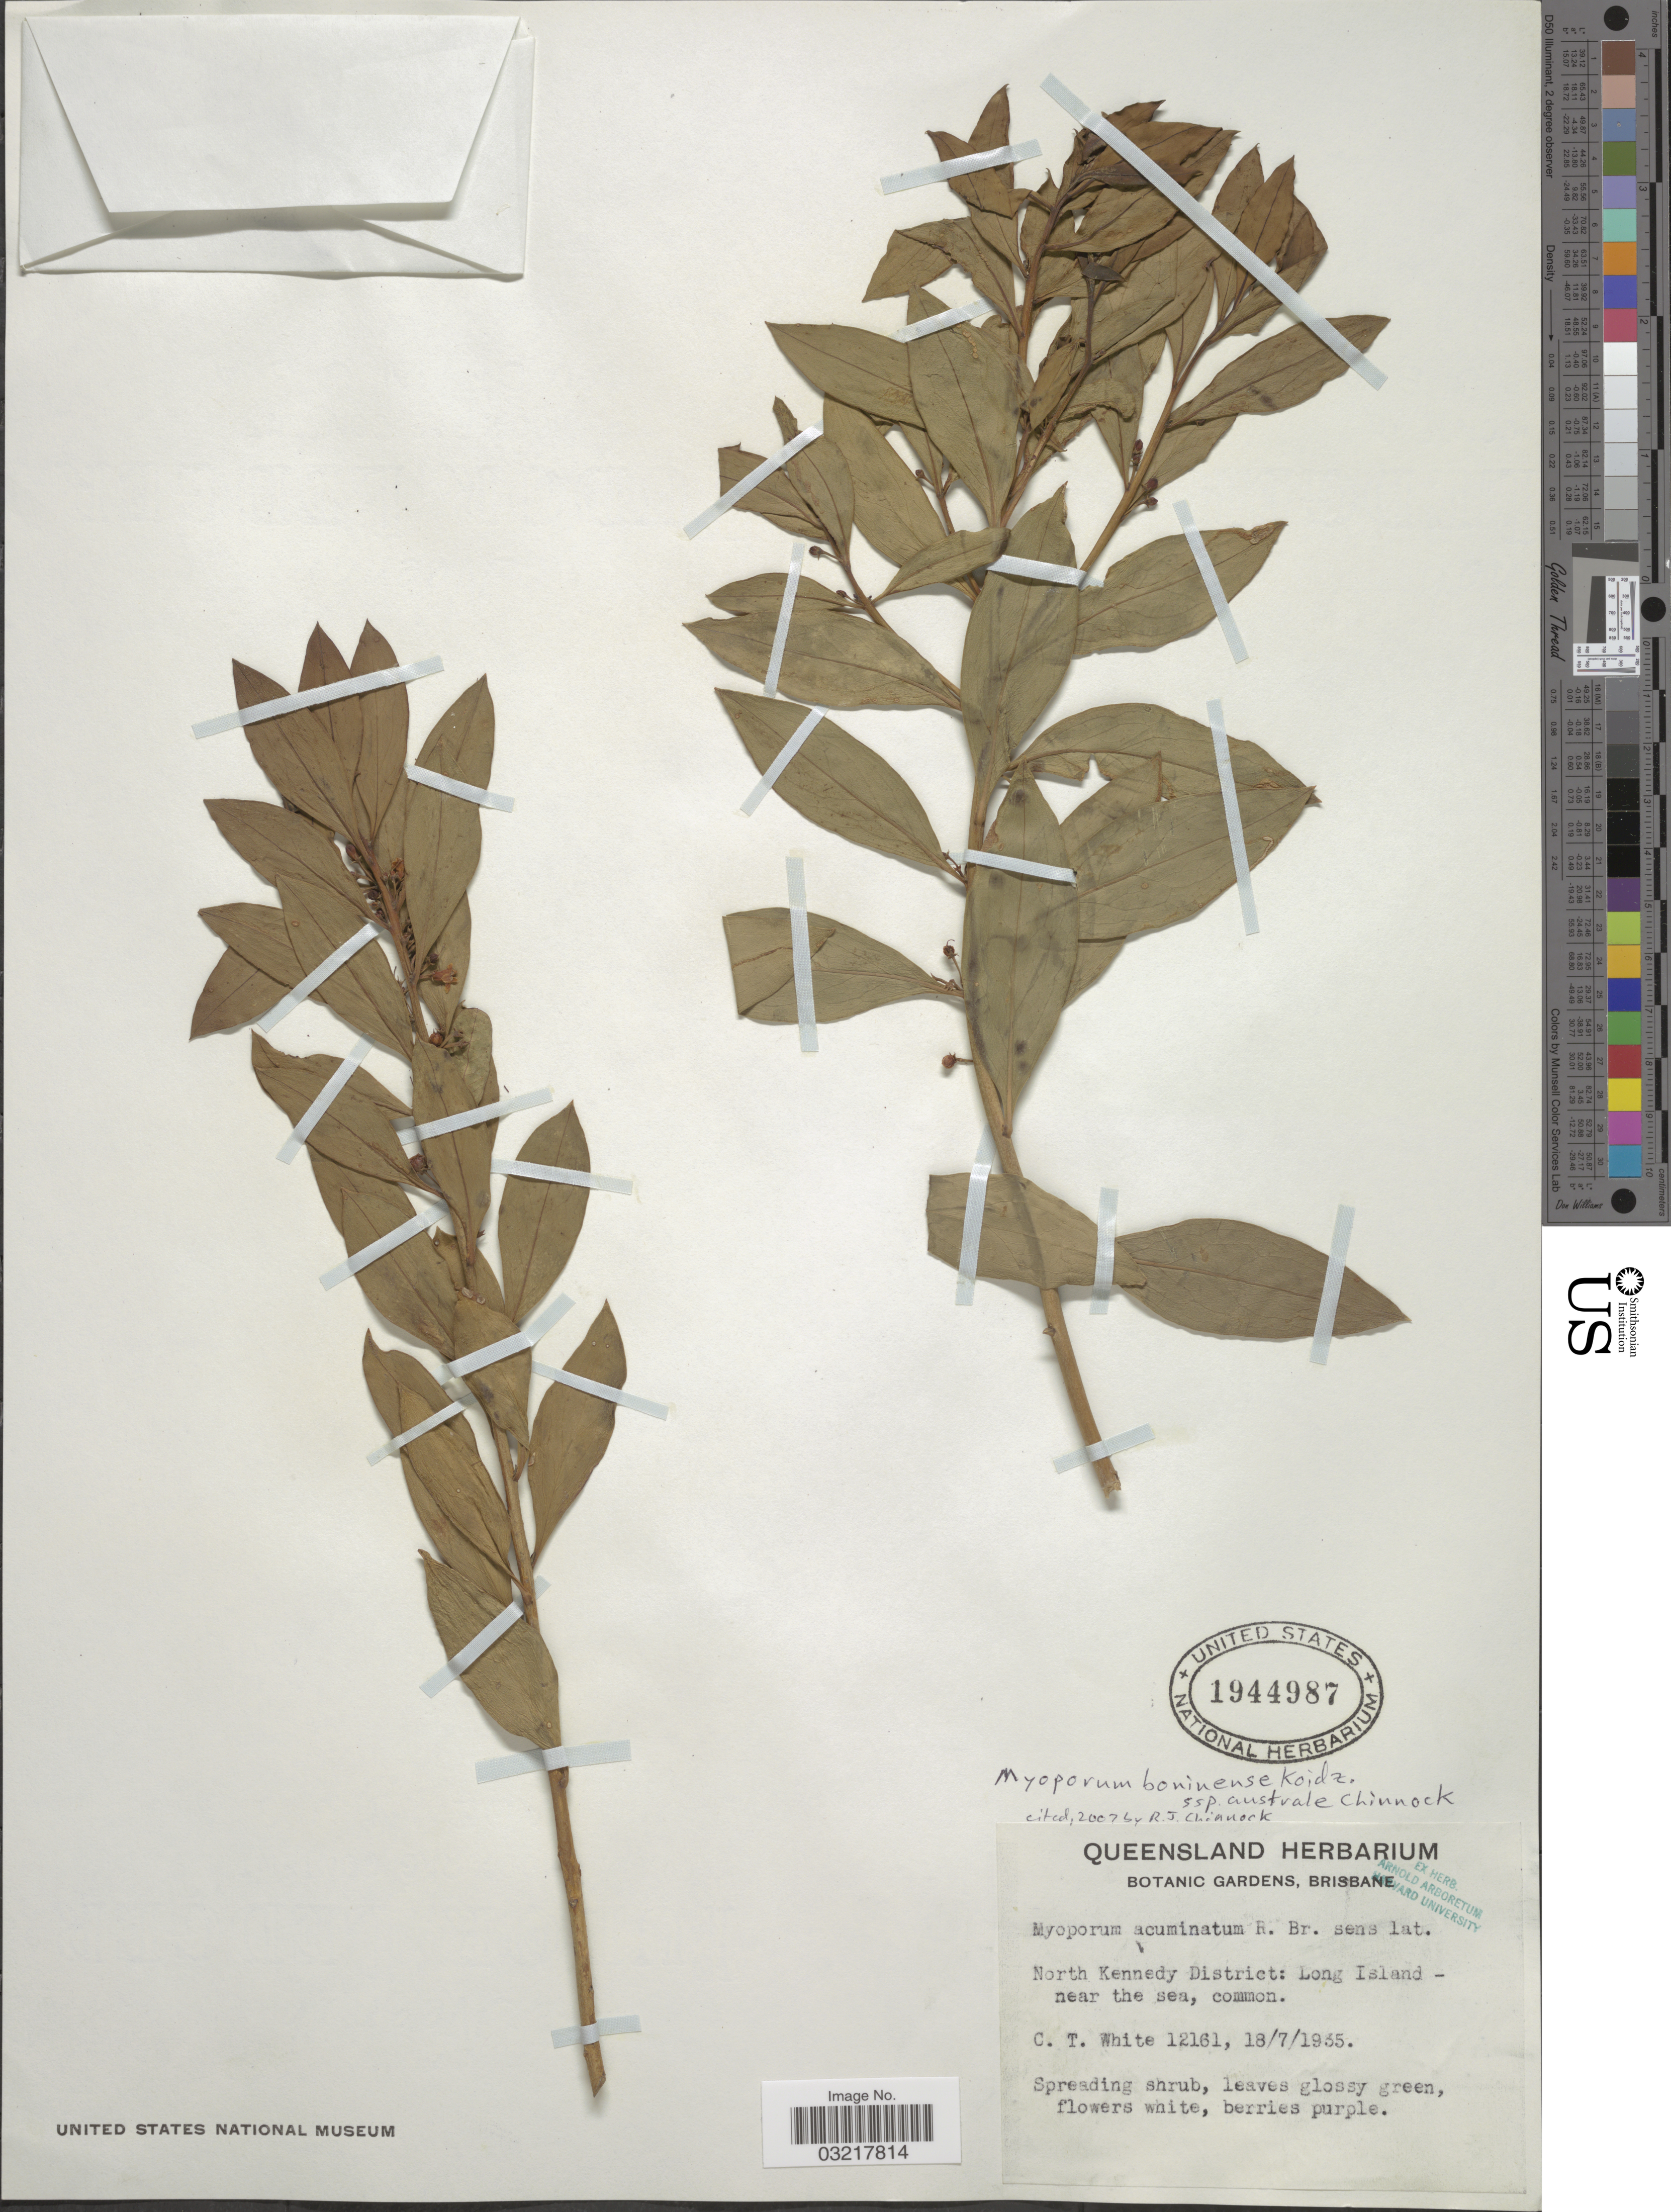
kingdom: Plantae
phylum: Tracheophyta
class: Magnoliopsida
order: Lamiales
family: Scrophulariaceae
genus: Myoporum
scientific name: Myoporum boninense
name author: Koidz.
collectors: C. T. White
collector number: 12161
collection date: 1935-07-18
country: Australia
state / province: Queensland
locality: North Kennedy District: Long Island - near the sea.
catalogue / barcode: US 1944987